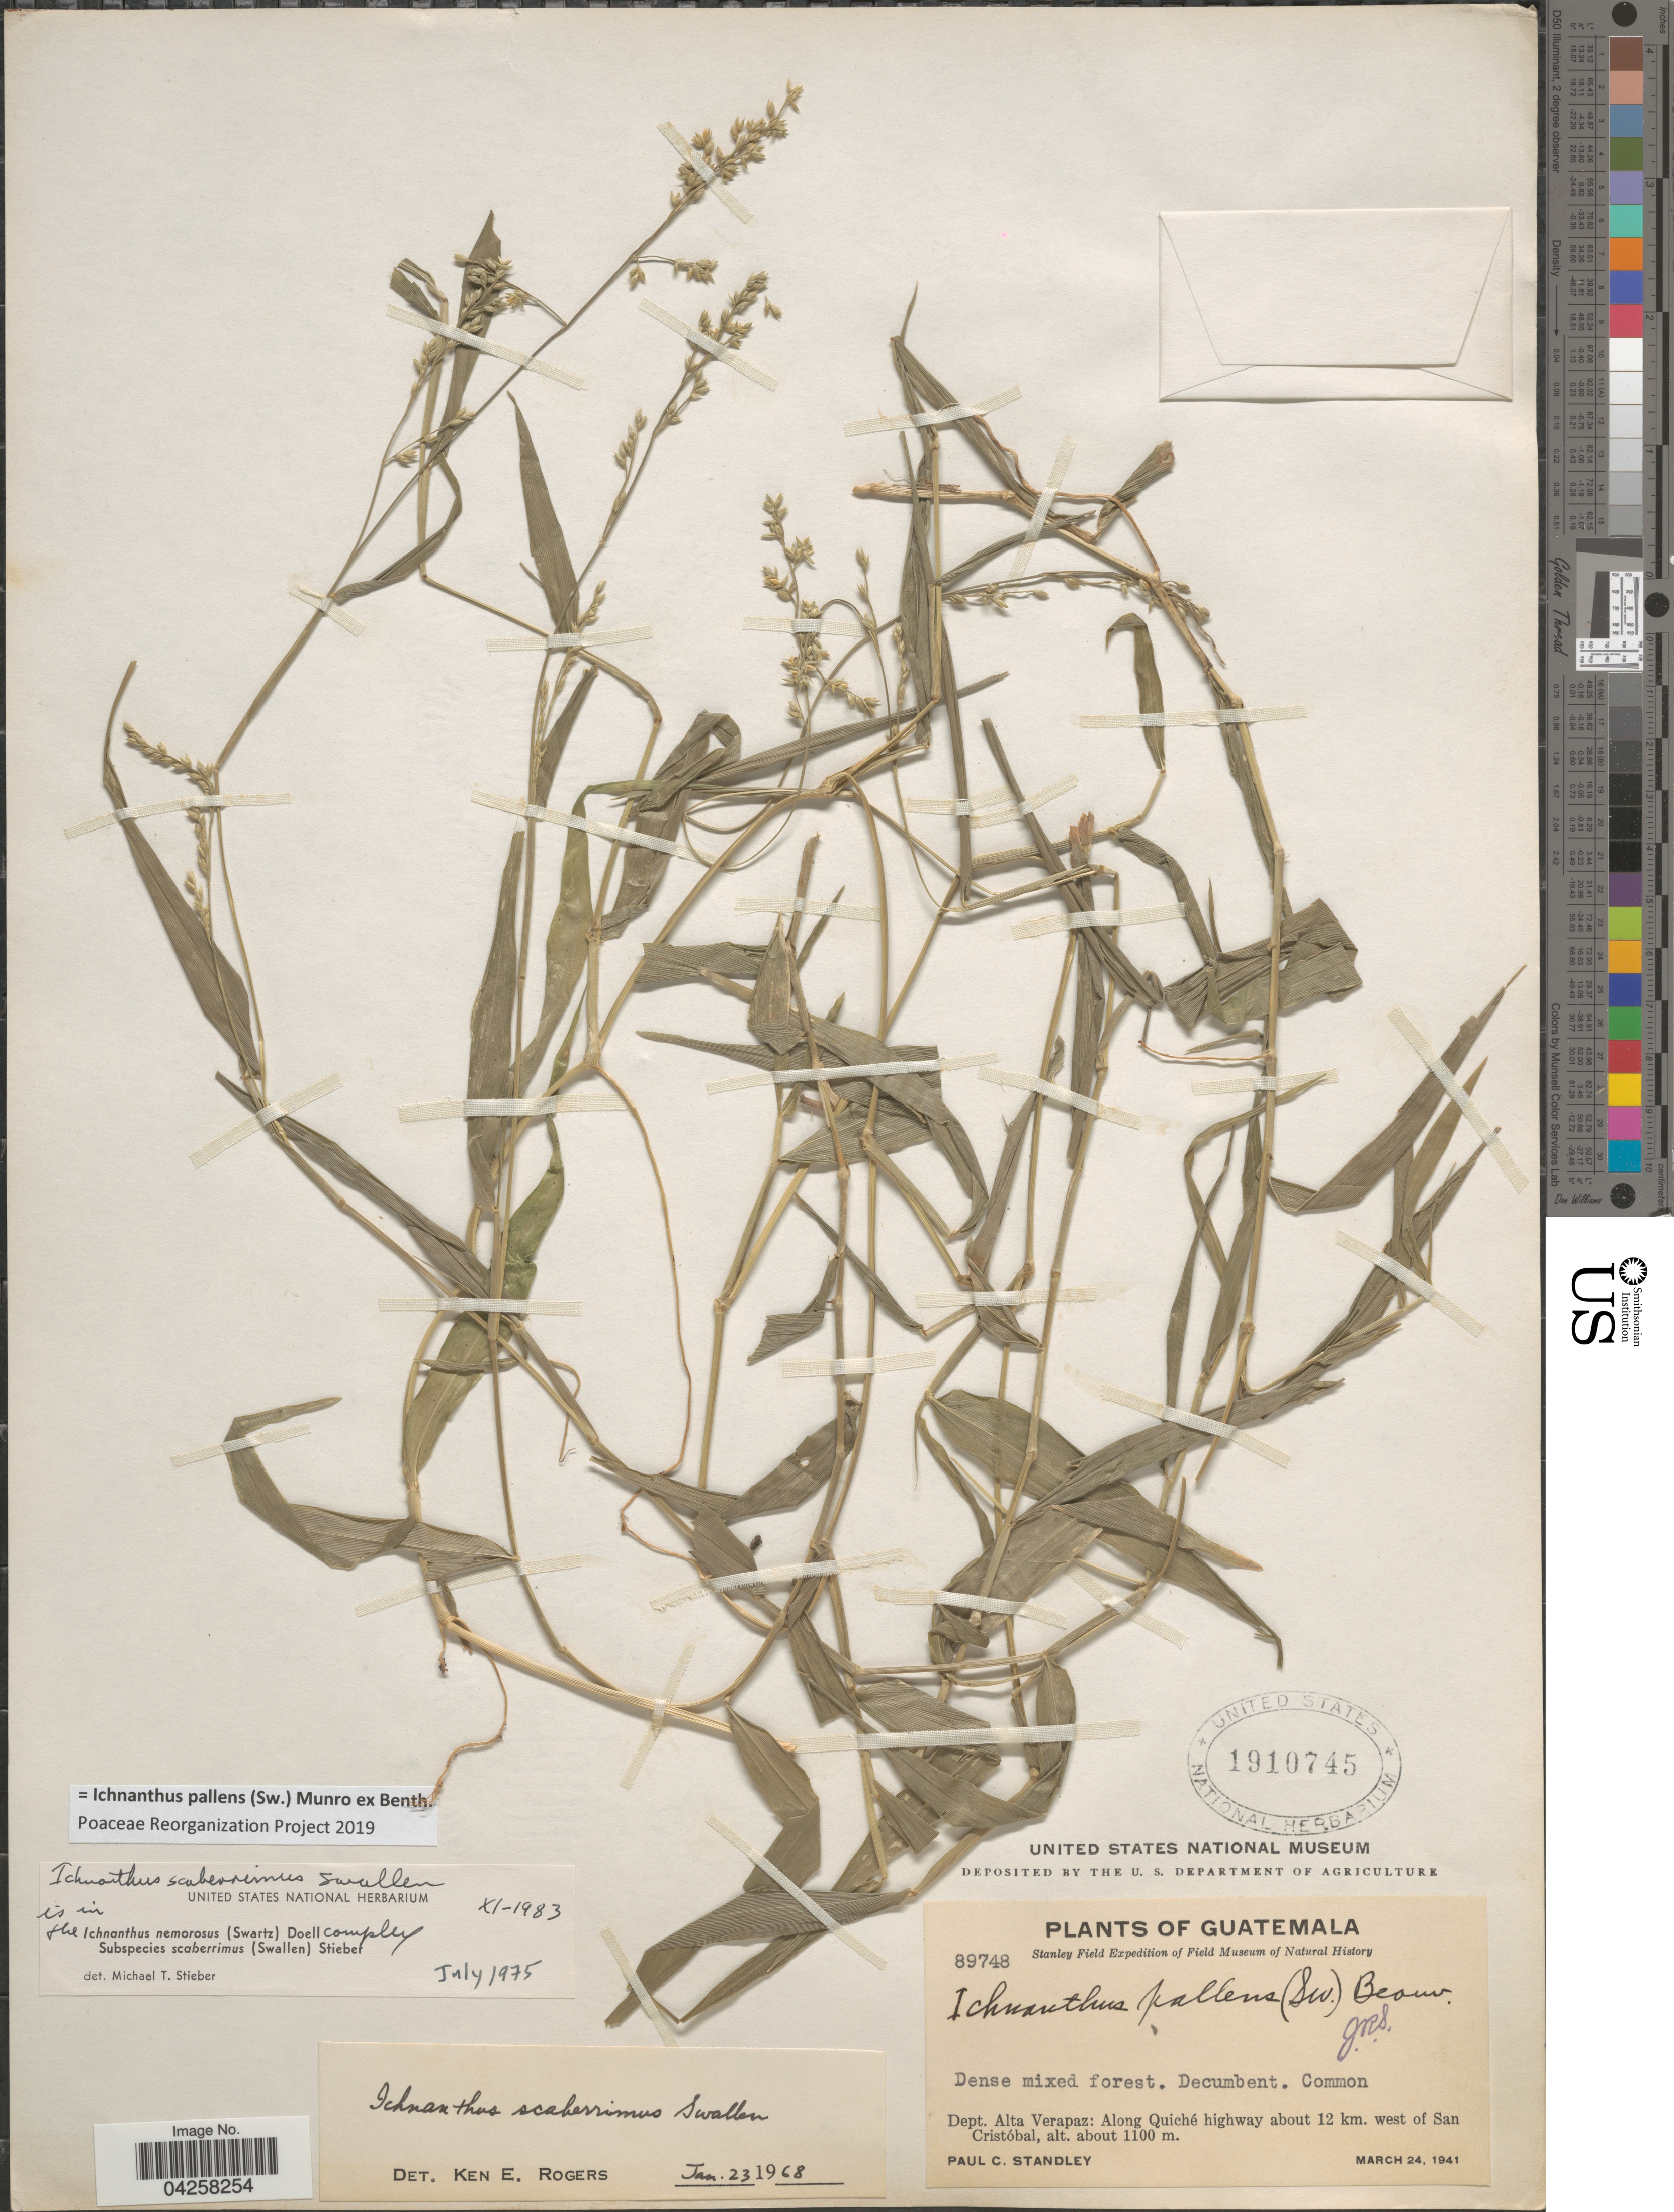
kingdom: Plantae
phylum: Tracheophyta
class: Liliopsida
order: Poales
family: Poaceae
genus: Ichnanthus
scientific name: Ichnanthus pallens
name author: (Sw.) Munro ex Benth.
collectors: P. C. Standley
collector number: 89748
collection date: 1941-03-24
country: Guatemala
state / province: Alta Verapaz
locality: Stanley Field Expedition of Field Museum of Natural History. Dept. Alta Verapaz: Along Quiché highway about 12 km. west of San Cristóbal.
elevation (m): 1100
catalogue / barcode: US 1910745